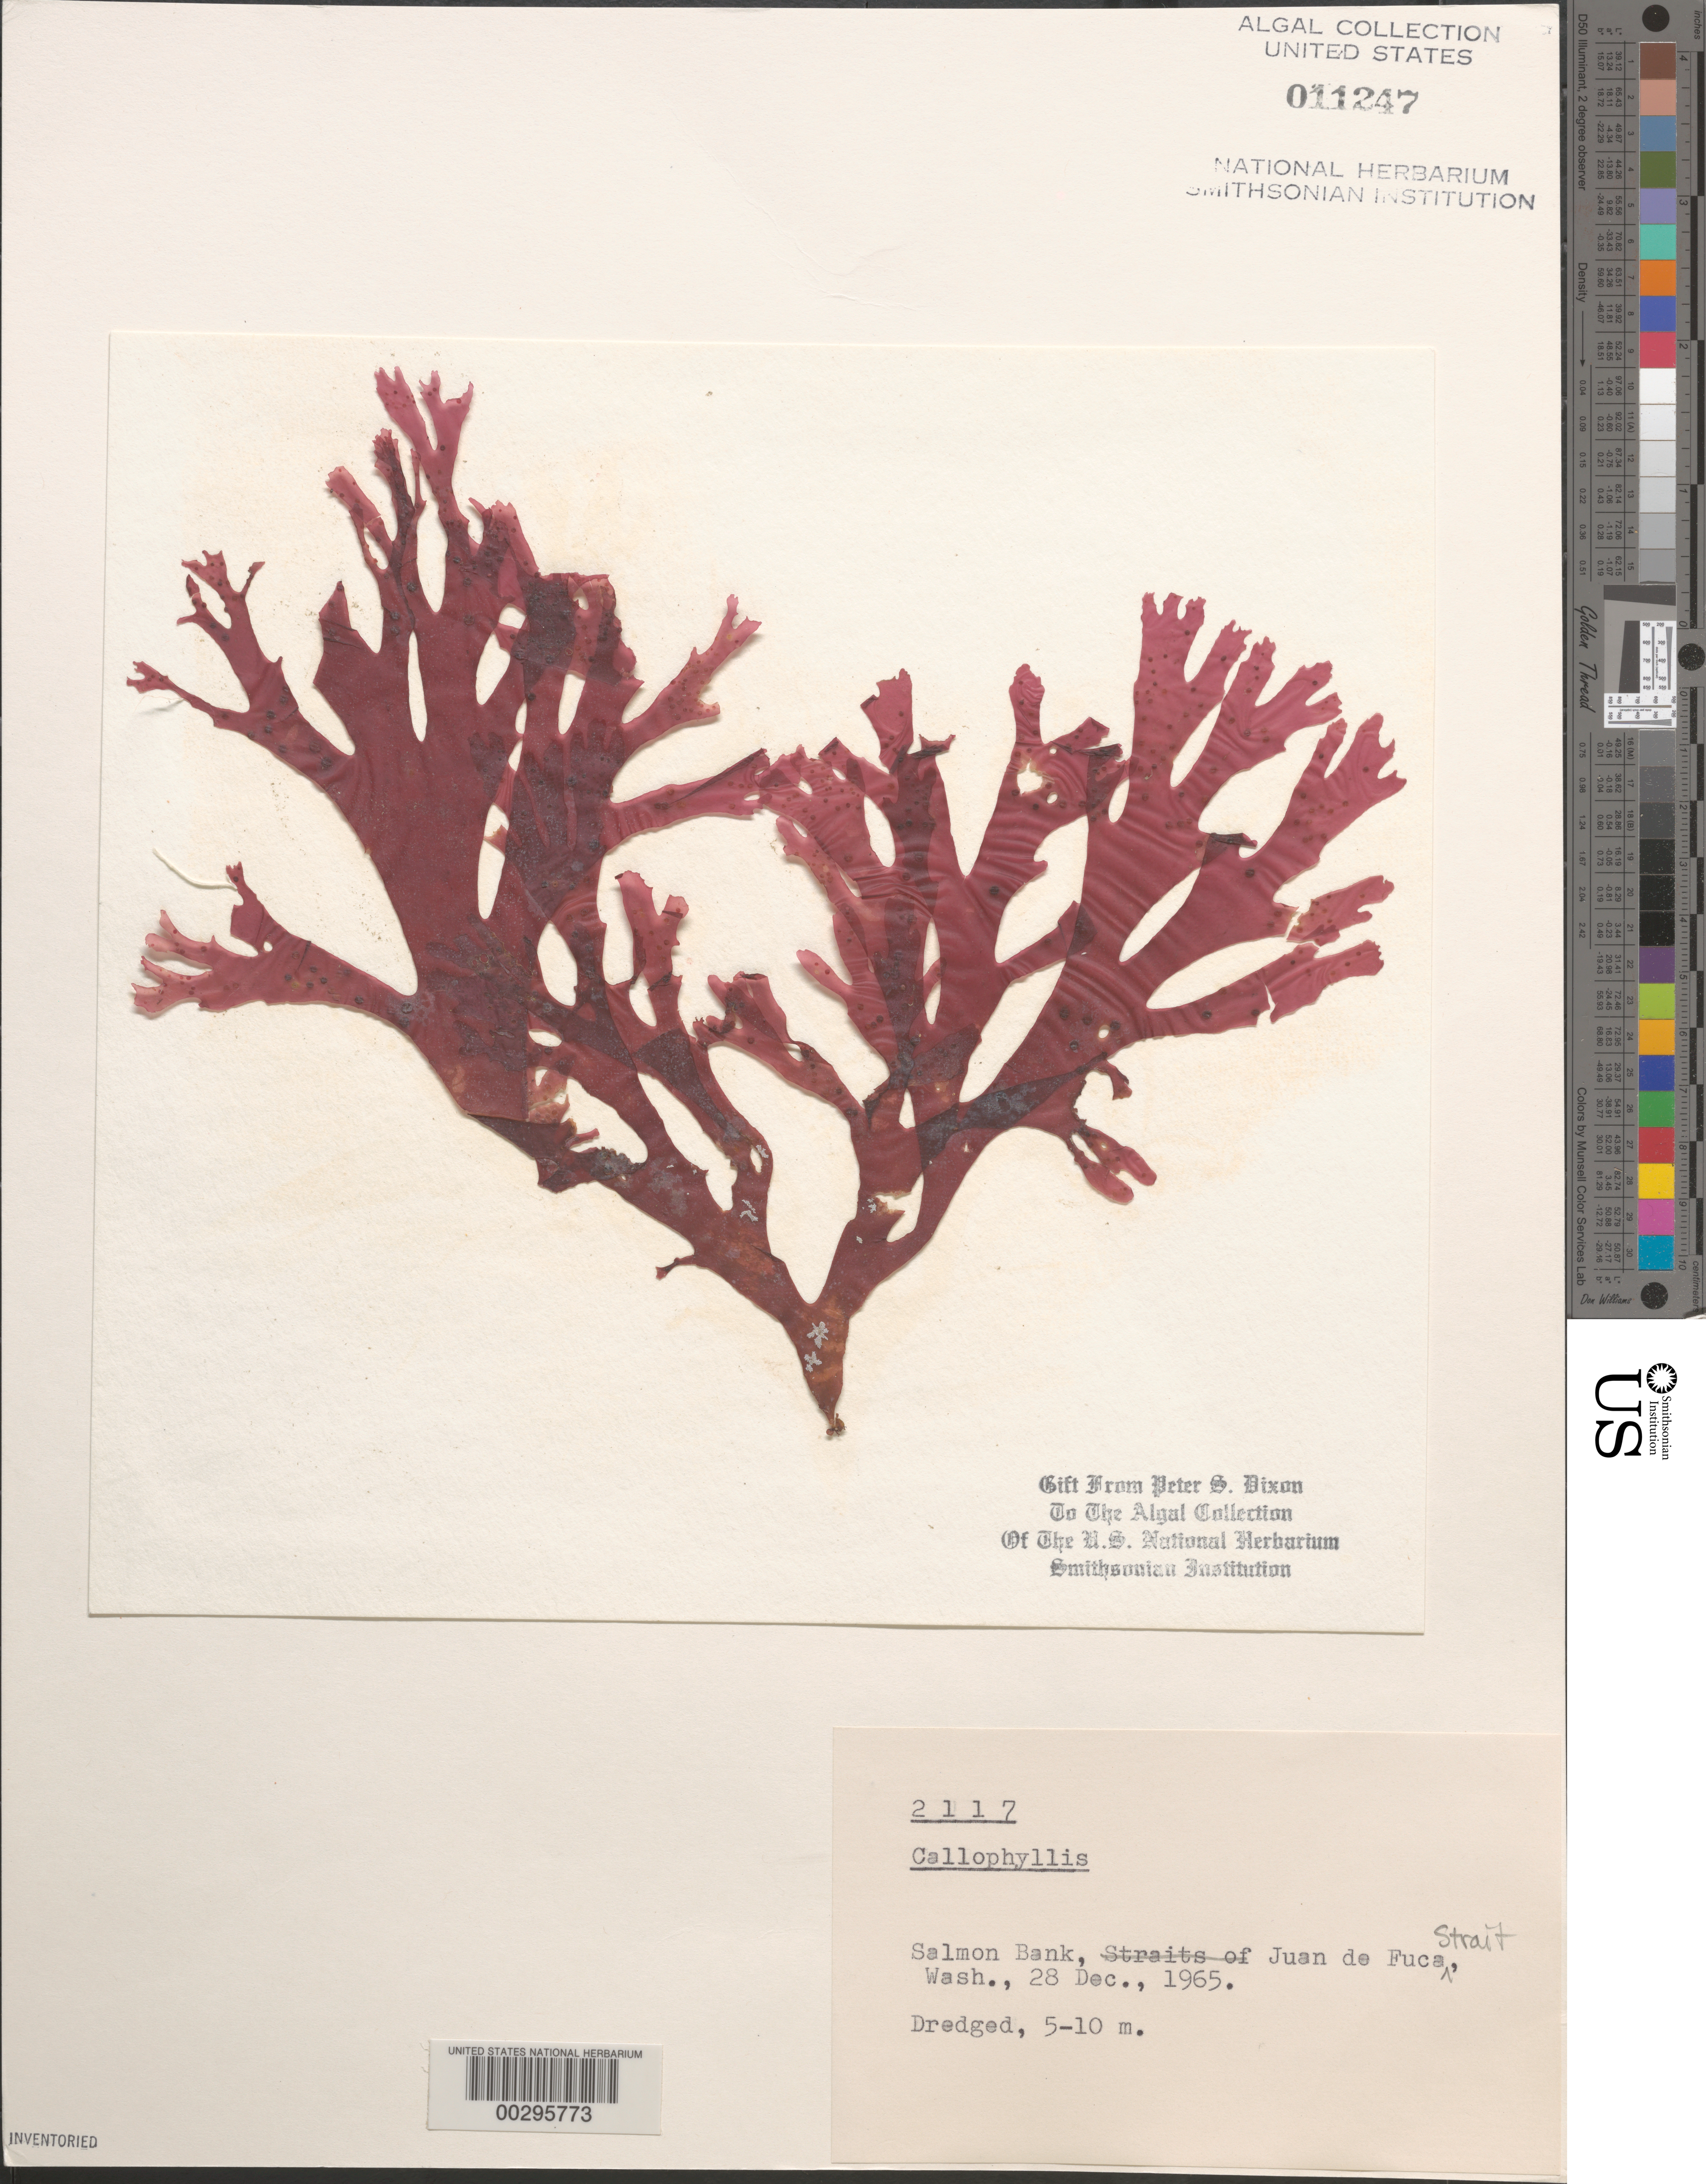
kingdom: Plantae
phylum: Rhodophyta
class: Florideophyceae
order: Gigartinales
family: Kallymeniaceae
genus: Callophyllis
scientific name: Callophyllis sp.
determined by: Dixon, P. S.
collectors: P. S. Dixon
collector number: PSD 2117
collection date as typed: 28 Dec 1965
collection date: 1965-12-28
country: United States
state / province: Washington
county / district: San Juan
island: San Juan Islands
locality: Salmon Bank, Strait of Juan de Fuca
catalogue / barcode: US 11247